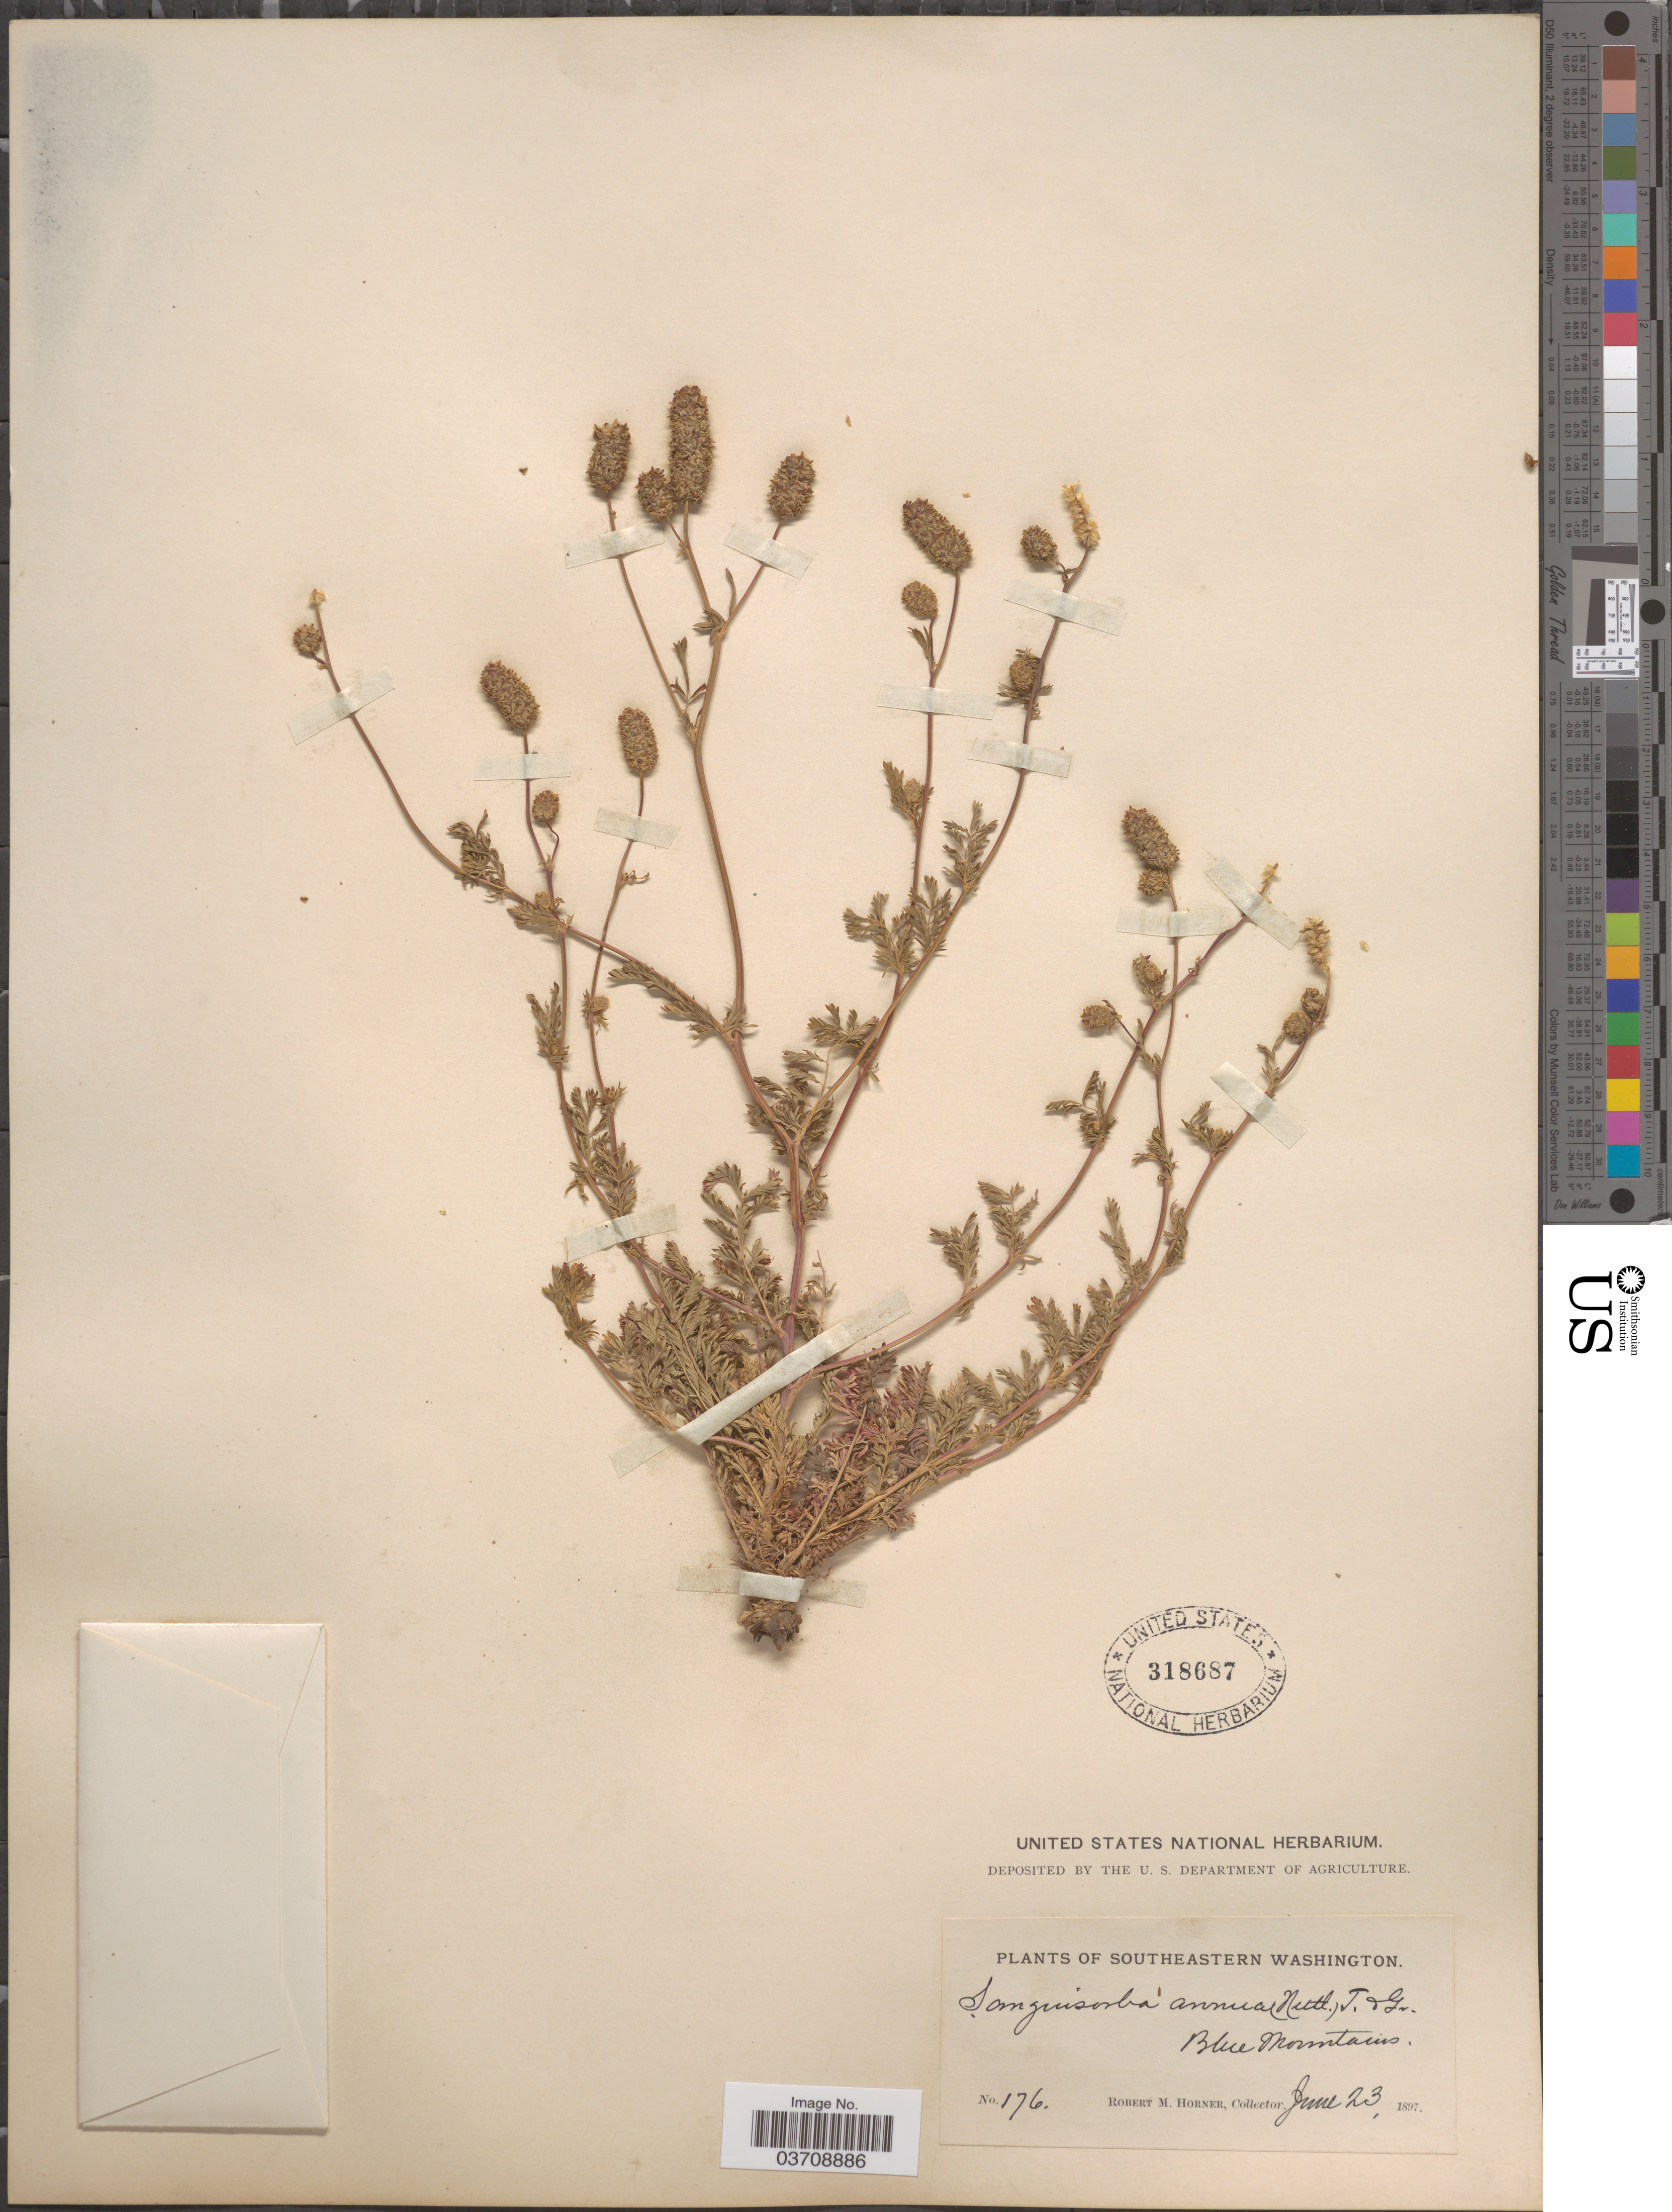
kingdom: Plantae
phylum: Tracheophyta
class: Magnoliopsida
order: Rosales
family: Rosaceae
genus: Sanguisorba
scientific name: Sanguisorba occidentalis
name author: Nutt.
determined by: Strong, Mark T., (BOT), Smithsonian Institution - National Museum of Natural History (UNITED STATES)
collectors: R. Horner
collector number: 176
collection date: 1897-06-23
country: United States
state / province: Washington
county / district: Clallam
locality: Southeastern Washington. Blue Mountains.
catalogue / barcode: US 318687